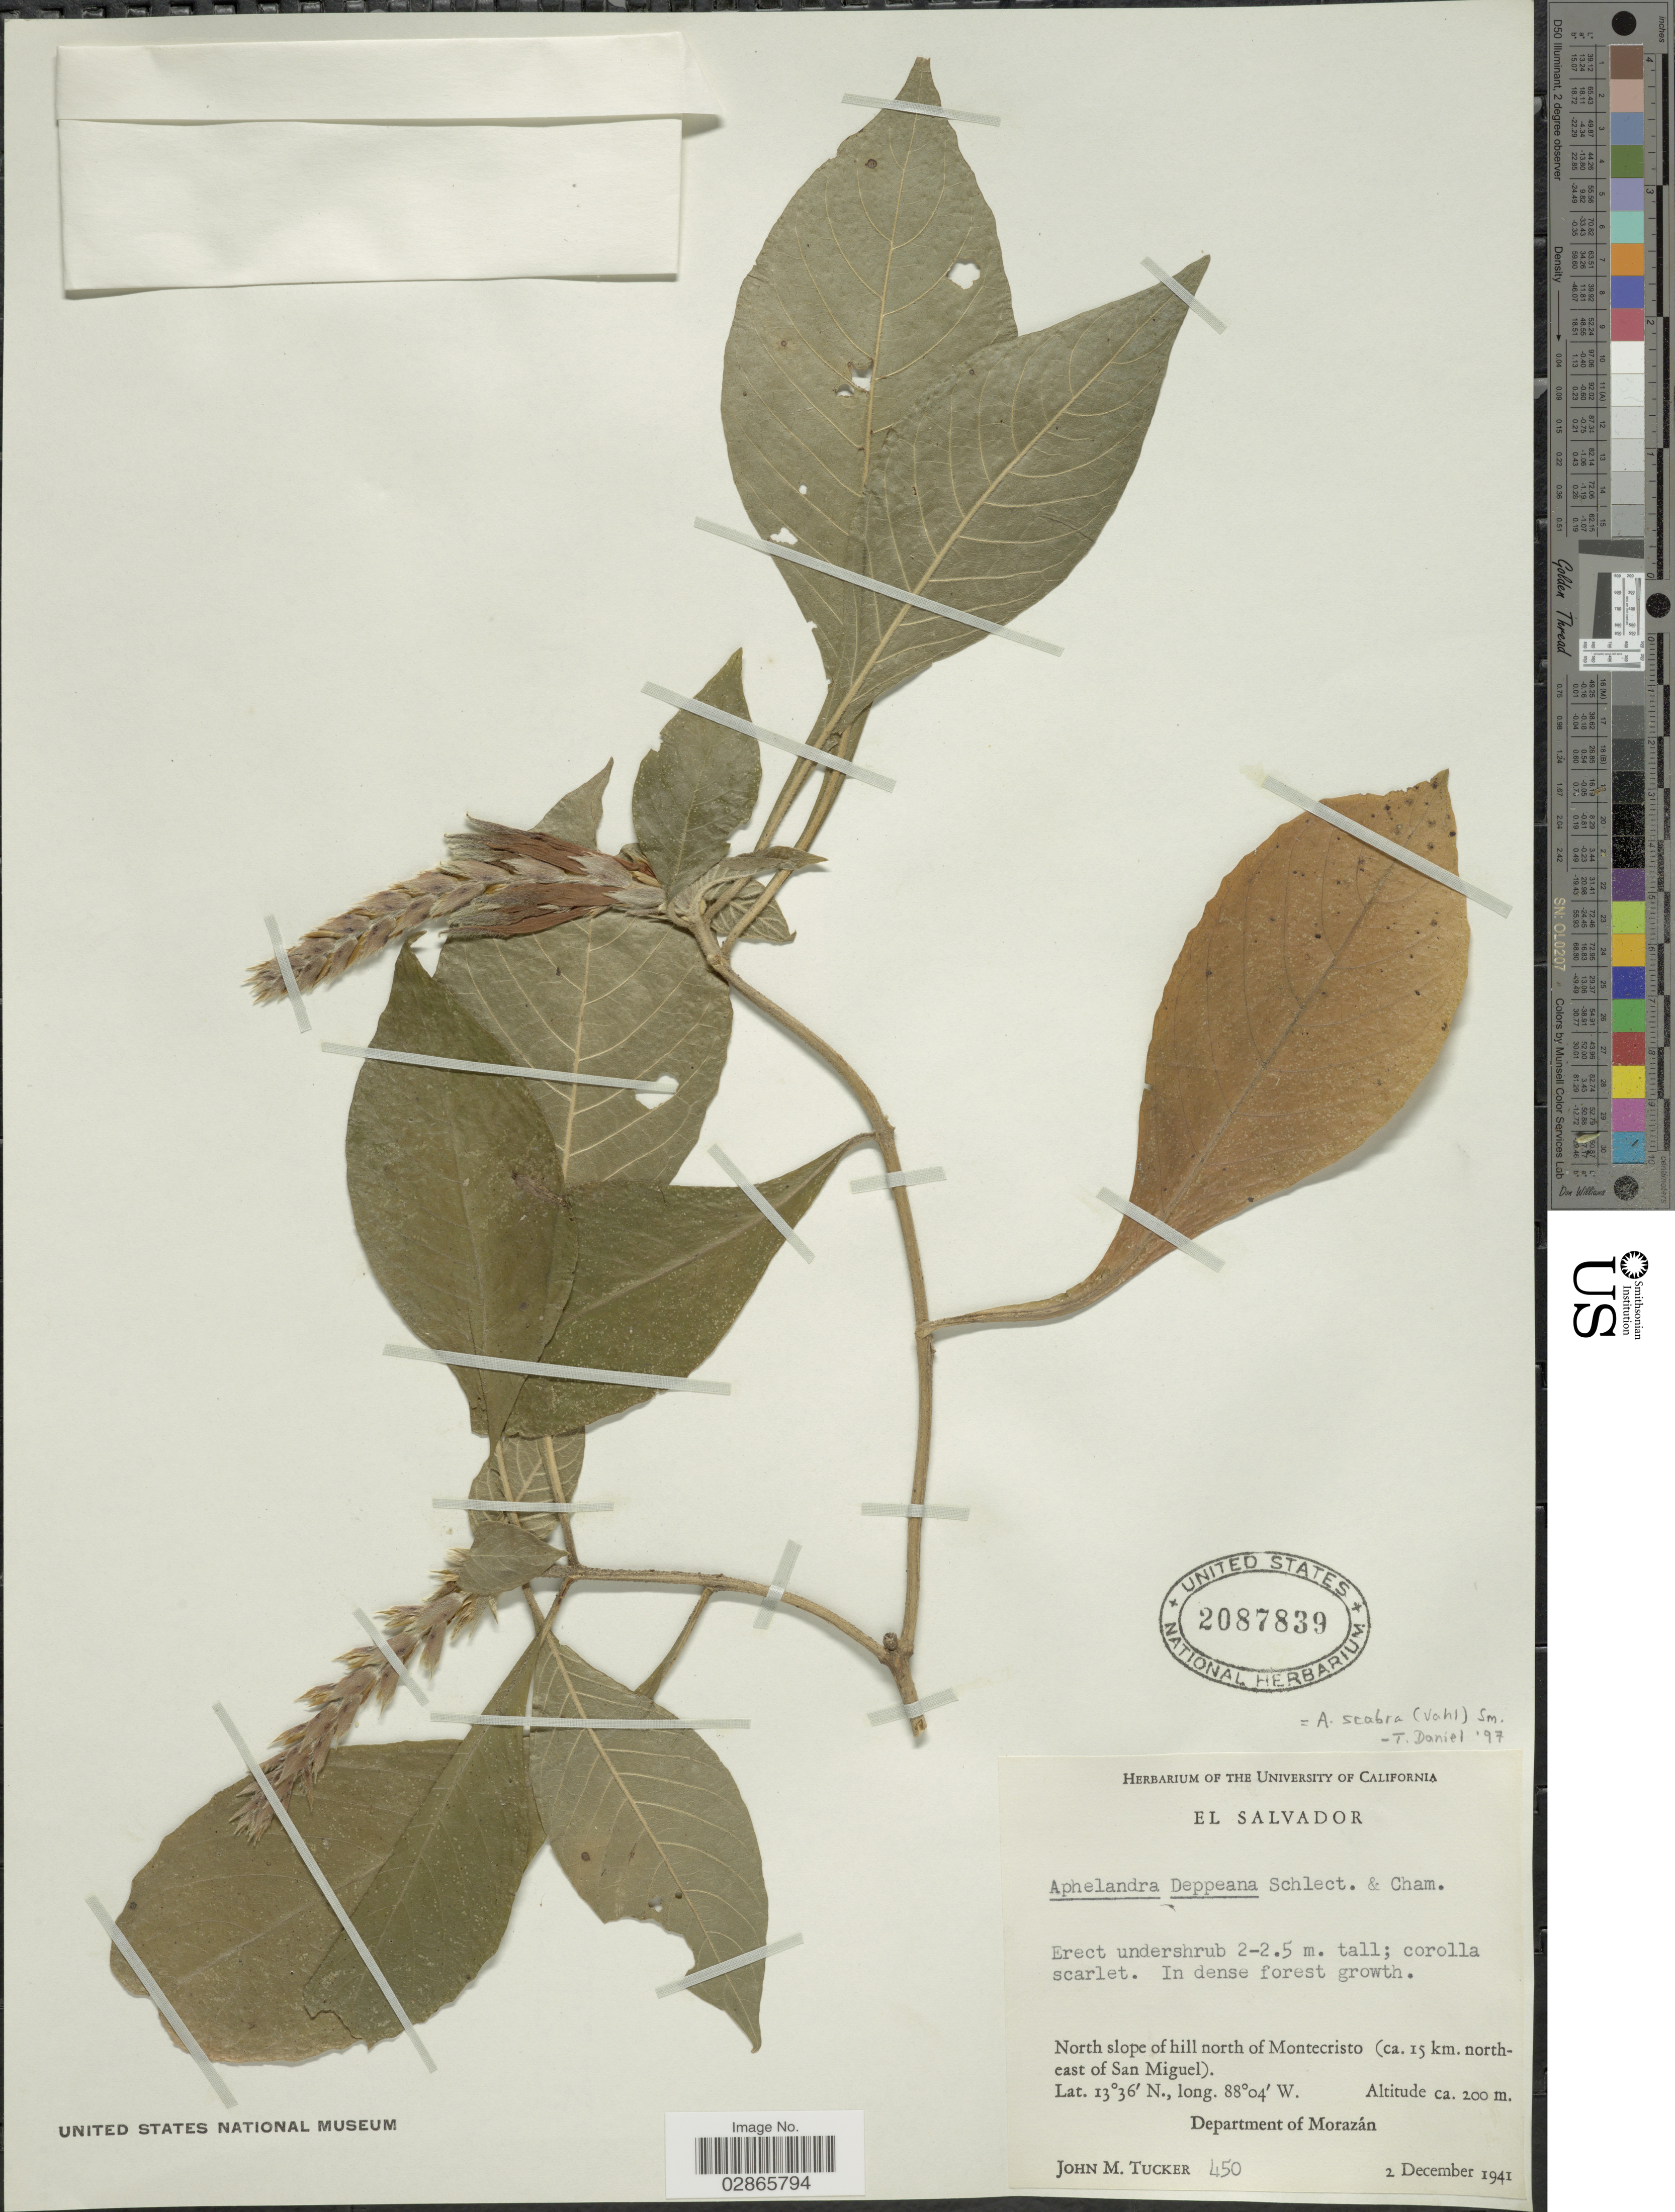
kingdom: Plantae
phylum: Tracheophyta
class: Magnoliopsida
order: Lamiales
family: Acanthaceae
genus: Aphelandra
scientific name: Aphelandra deppeana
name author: Schltdl. & Cham.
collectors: J. M. Tucker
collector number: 450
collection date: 1941-12-02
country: Honduras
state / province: Fco. Morazán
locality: North slope of hill north of Montecristo (ca. 15 km. north-east of San Miguel).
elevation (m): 200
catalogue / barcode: US 2087839